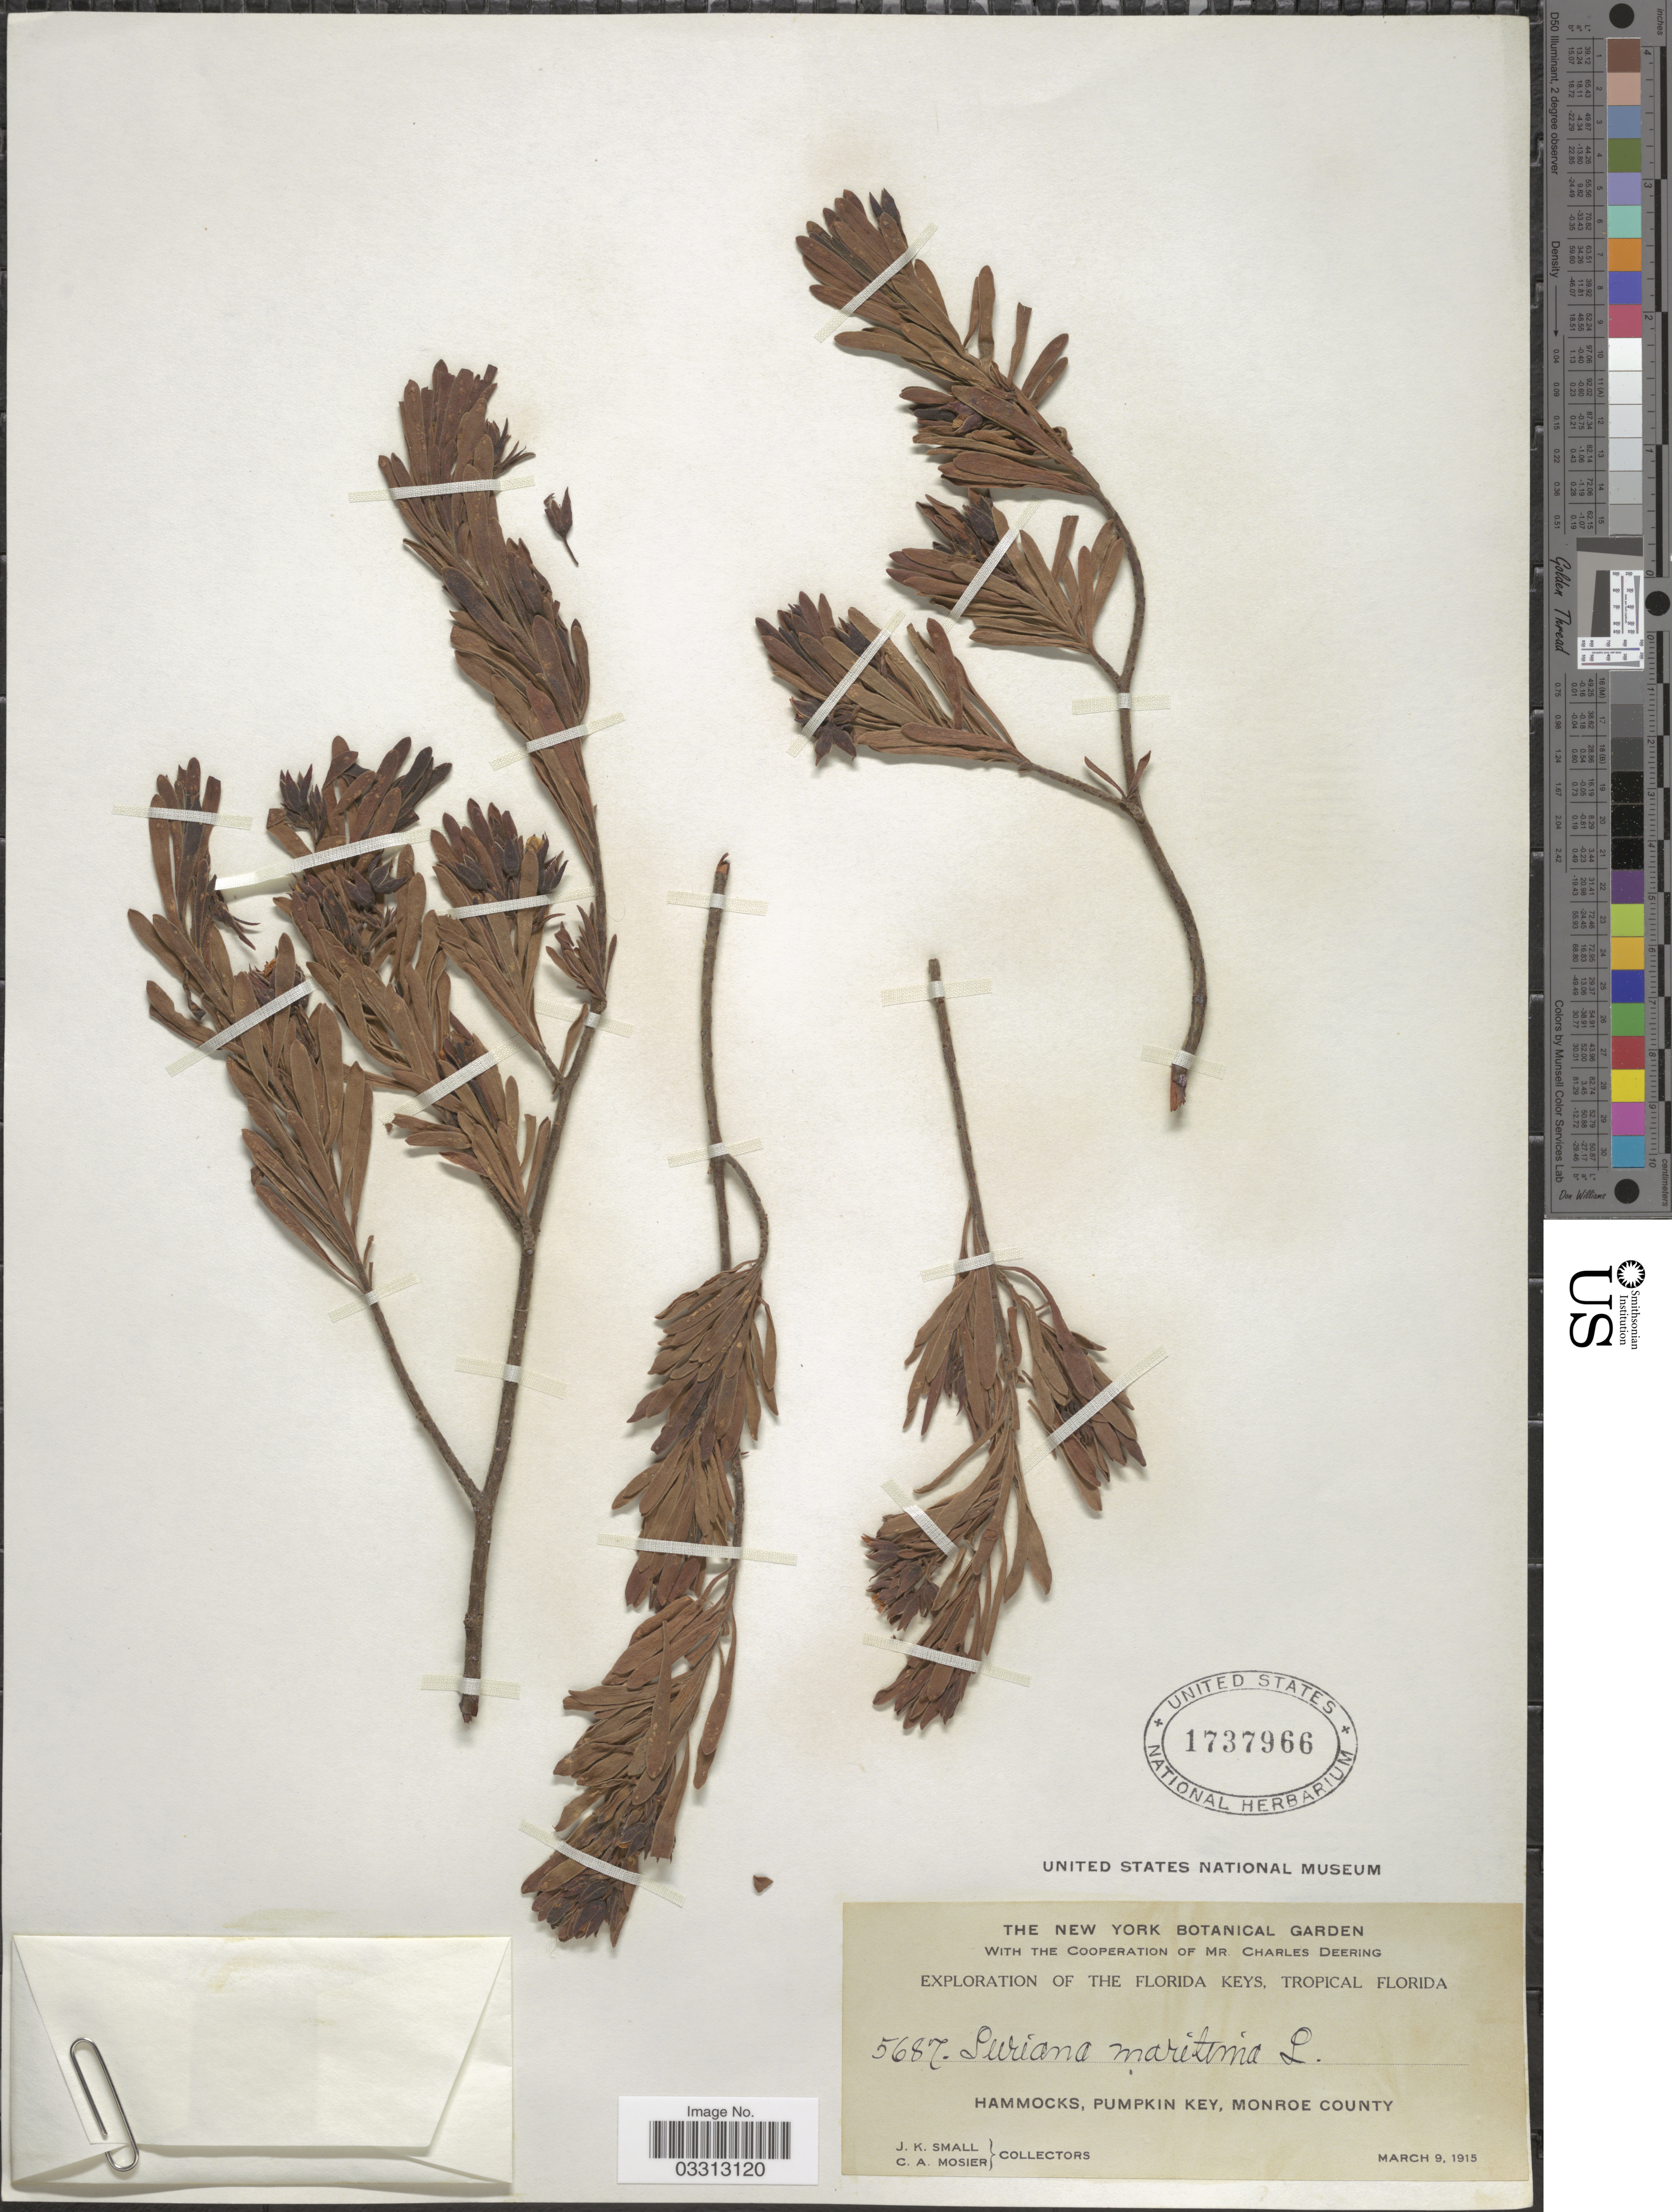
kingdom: Plantae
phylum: Tracheophyta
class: Magnoliopsida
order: Fabales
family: Surianaceae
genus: Suriana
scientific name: Suriana maritima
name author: L.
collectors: J. K. Small & C. A. Mosier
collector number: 5687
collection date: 1915-03-09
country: United States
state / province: Florida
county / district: Monroe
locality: The Florida Keys, Tropical Florida. Hammocks, Pumpkin Key, Monroe County.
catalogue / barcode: US 1737966